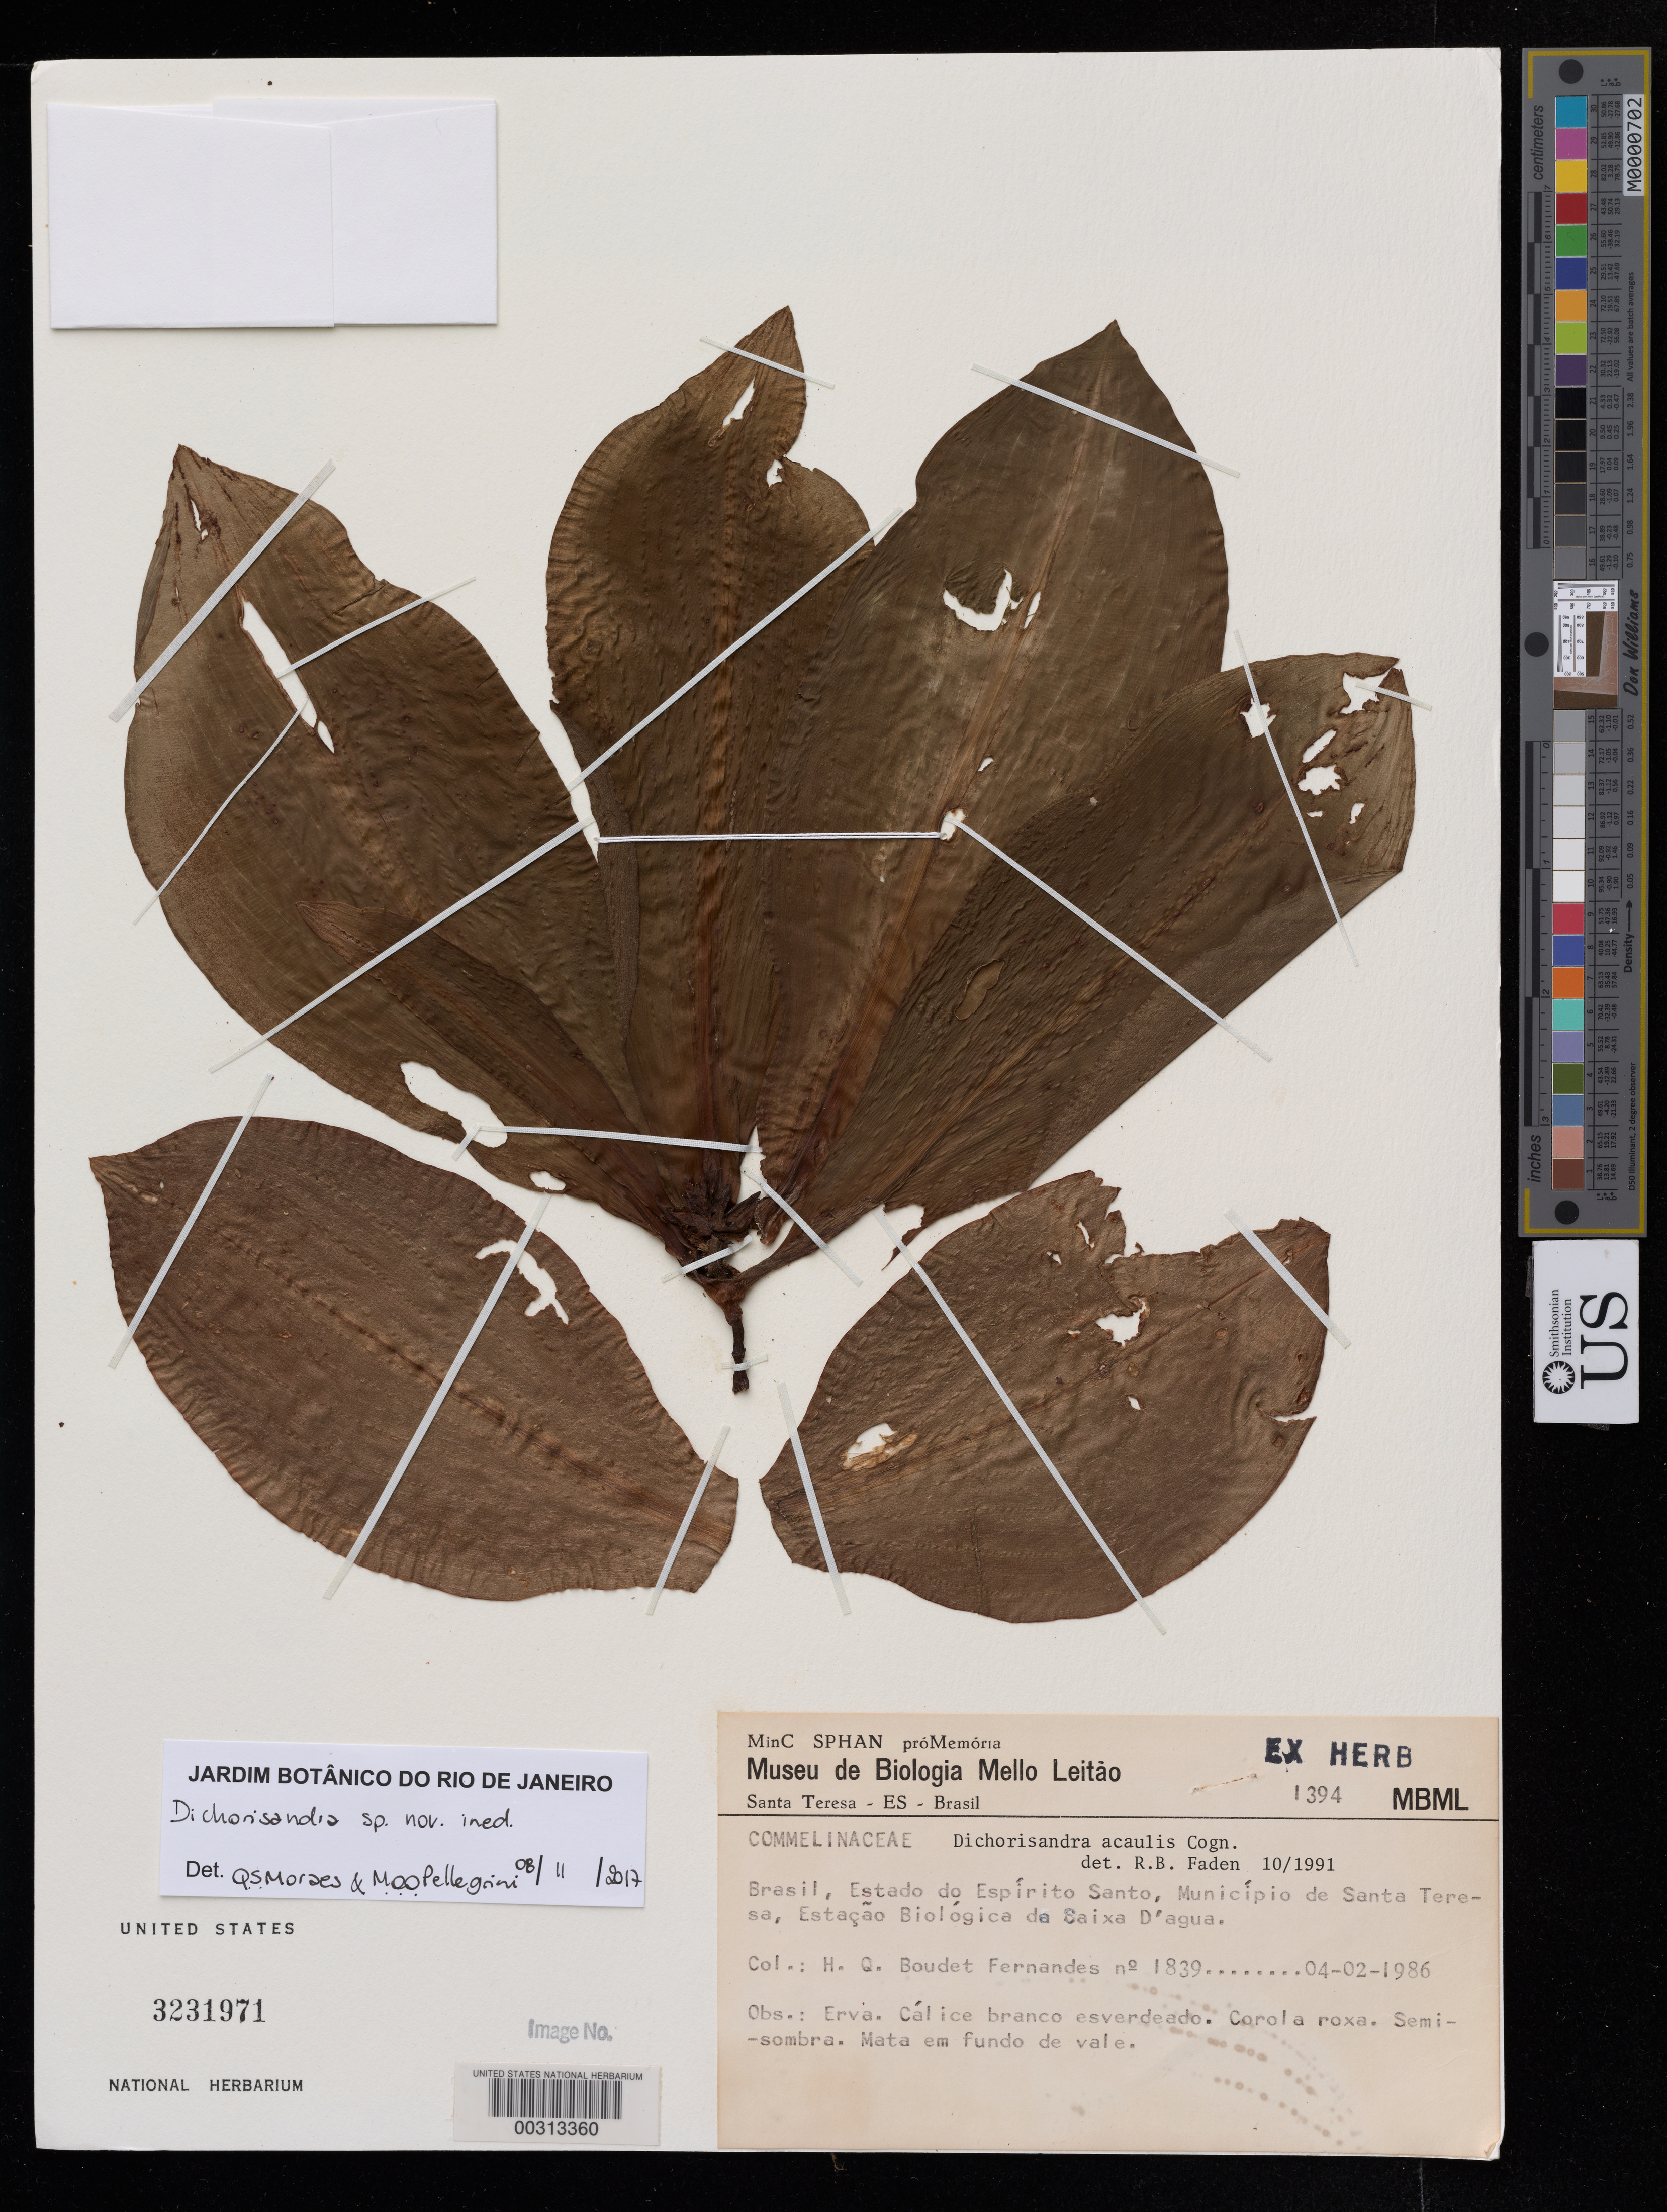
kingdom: Plantae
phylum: Tracheophyta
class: Liliopsida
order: Commelinales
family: Commelinaceae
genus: Dichorisandra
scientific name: Dichorisandra sp. nov.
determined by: Moraes, Q. S.; Pellegrini, M. O.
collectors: H. Q. Boudet Fernandes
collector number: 1839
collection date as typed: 04 Feb 1986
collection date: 1986-02-04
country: Brazil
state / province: Espírito Santo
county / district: Santa Teresa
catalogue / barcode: US 3231971